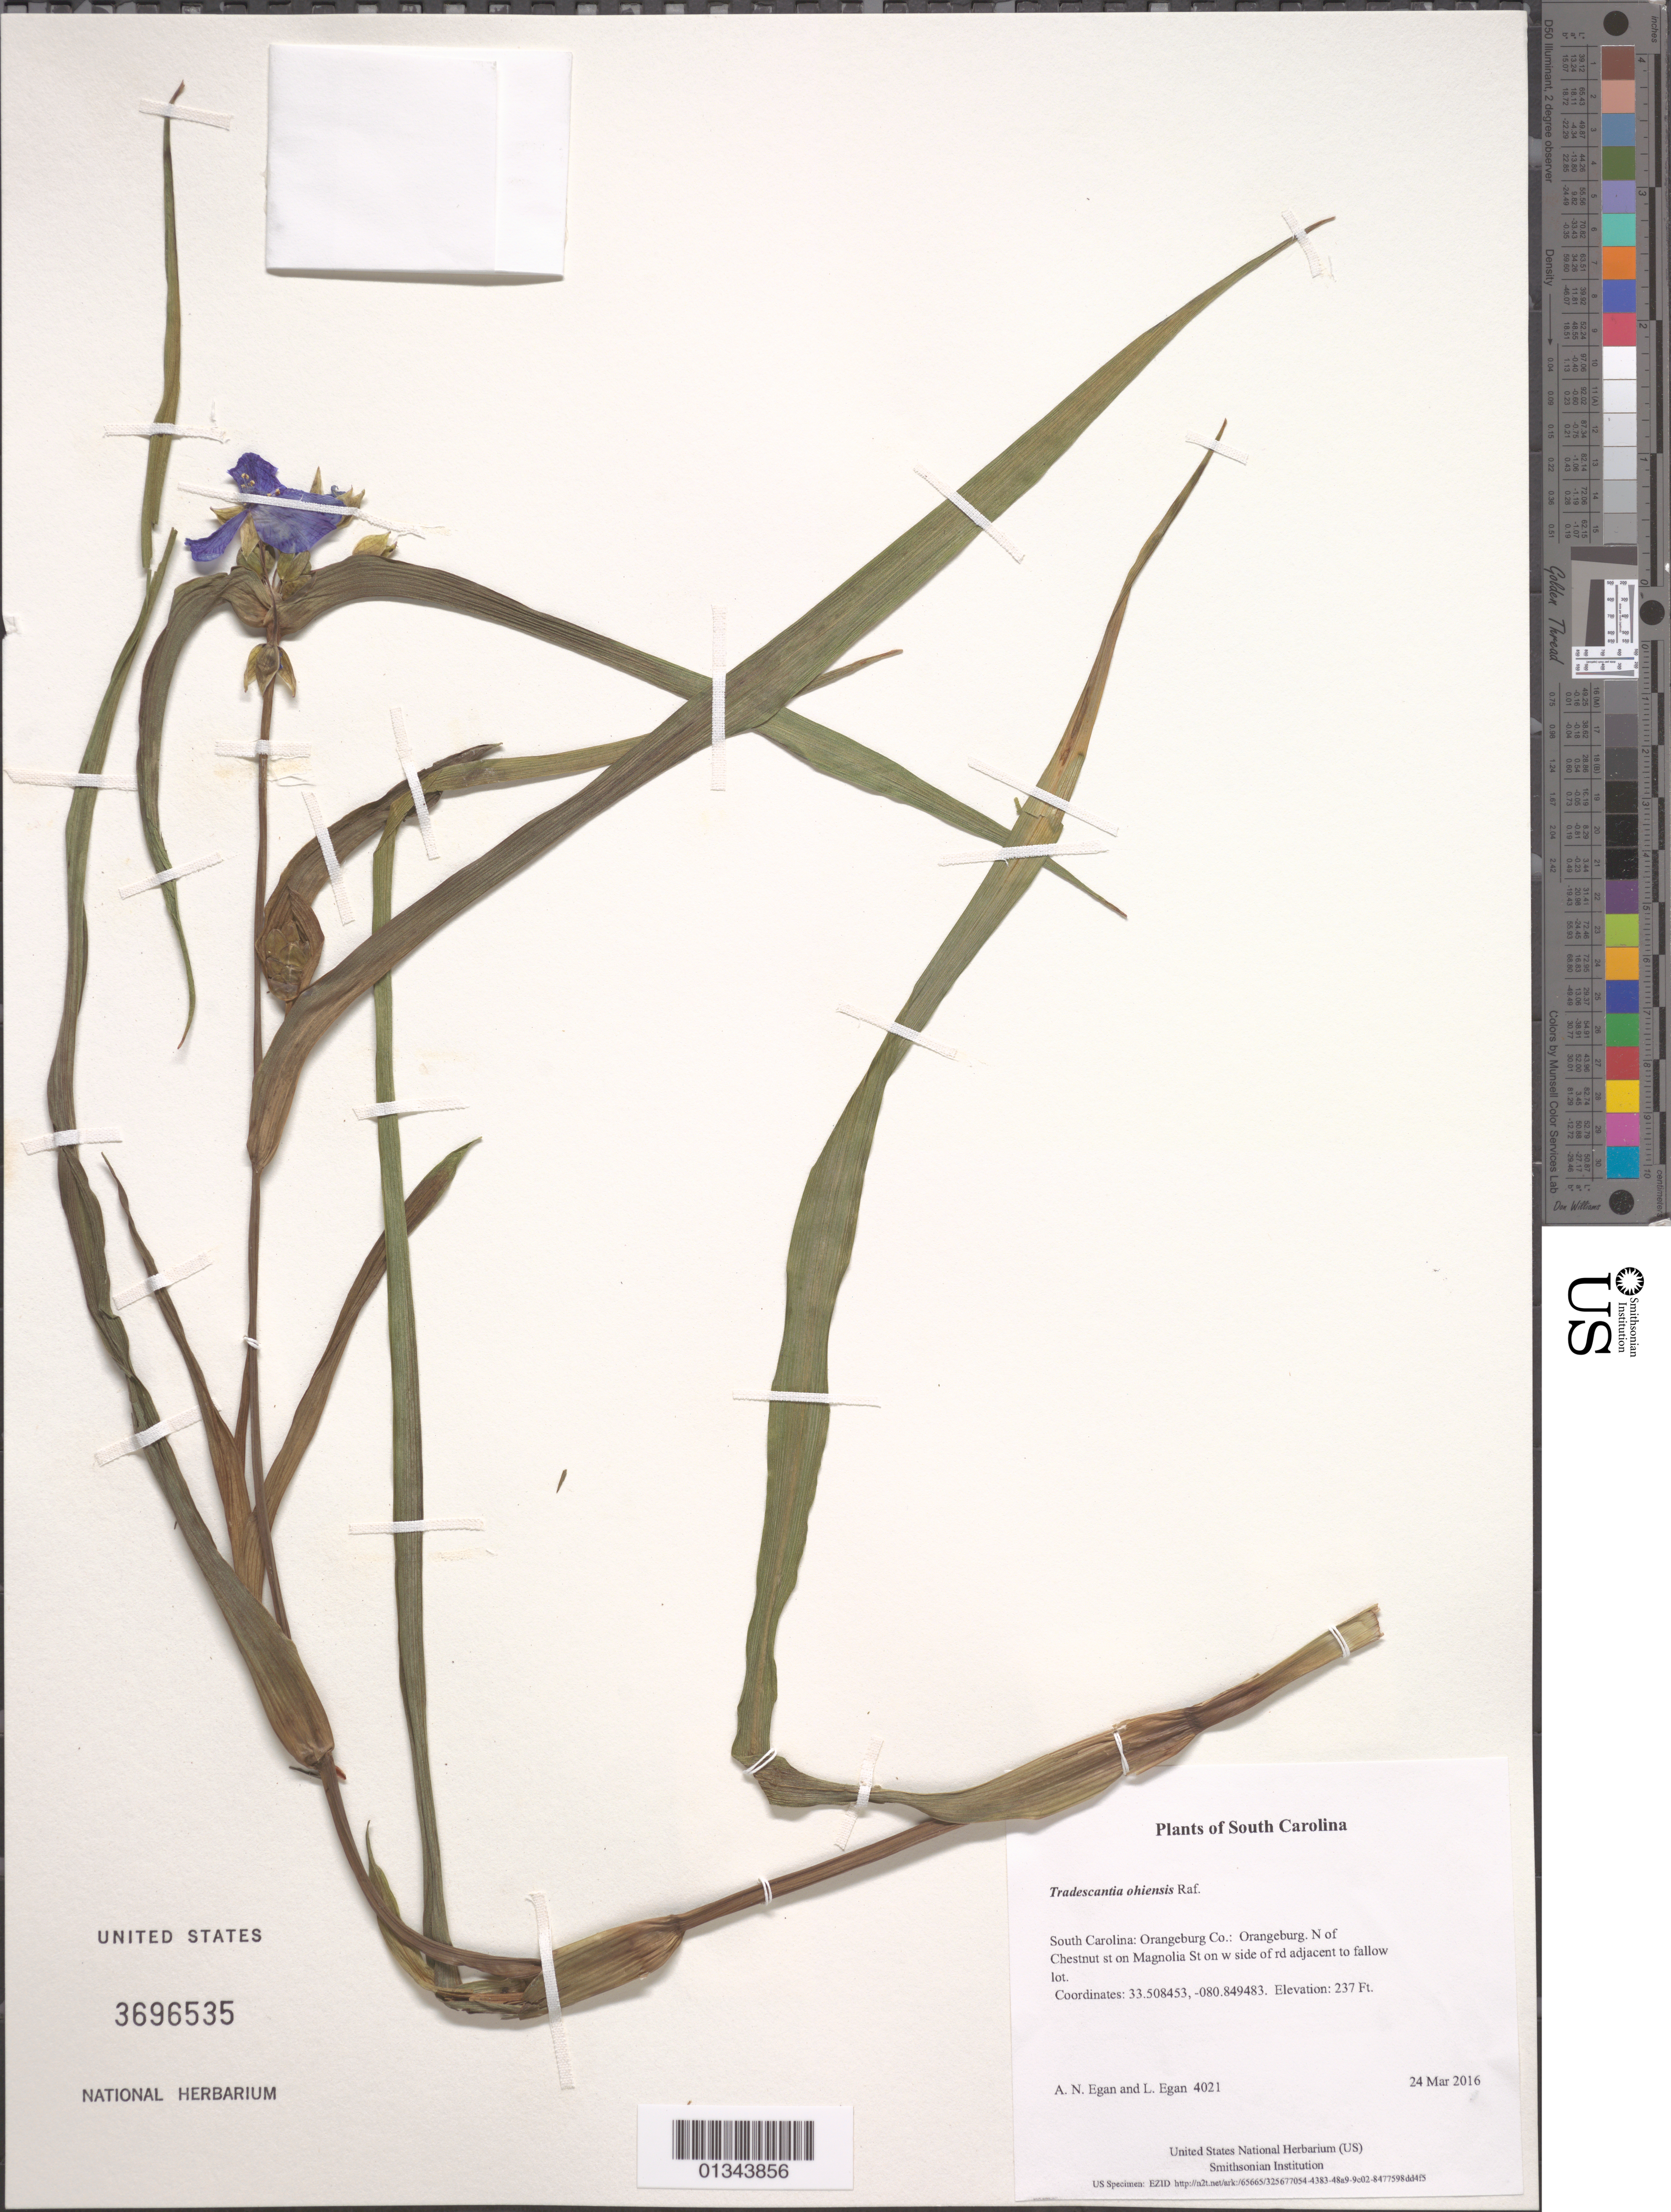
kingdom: Plantae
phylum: Tracheophyta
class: Liliopsida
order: Commelinales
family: Commelinaceae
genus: Tradescantia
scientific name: Tradescantia ohiensis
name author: Raf.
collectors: A. N. Egan & L. Egan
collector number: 4021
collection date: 2016-03-24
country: United States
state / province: South Carolina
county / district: Orangeburg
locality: Orangeburg. N of Chestnut st on Magnolia St on w side of rd adjacent to fallow lot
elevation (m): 72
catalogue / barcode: US 3696535